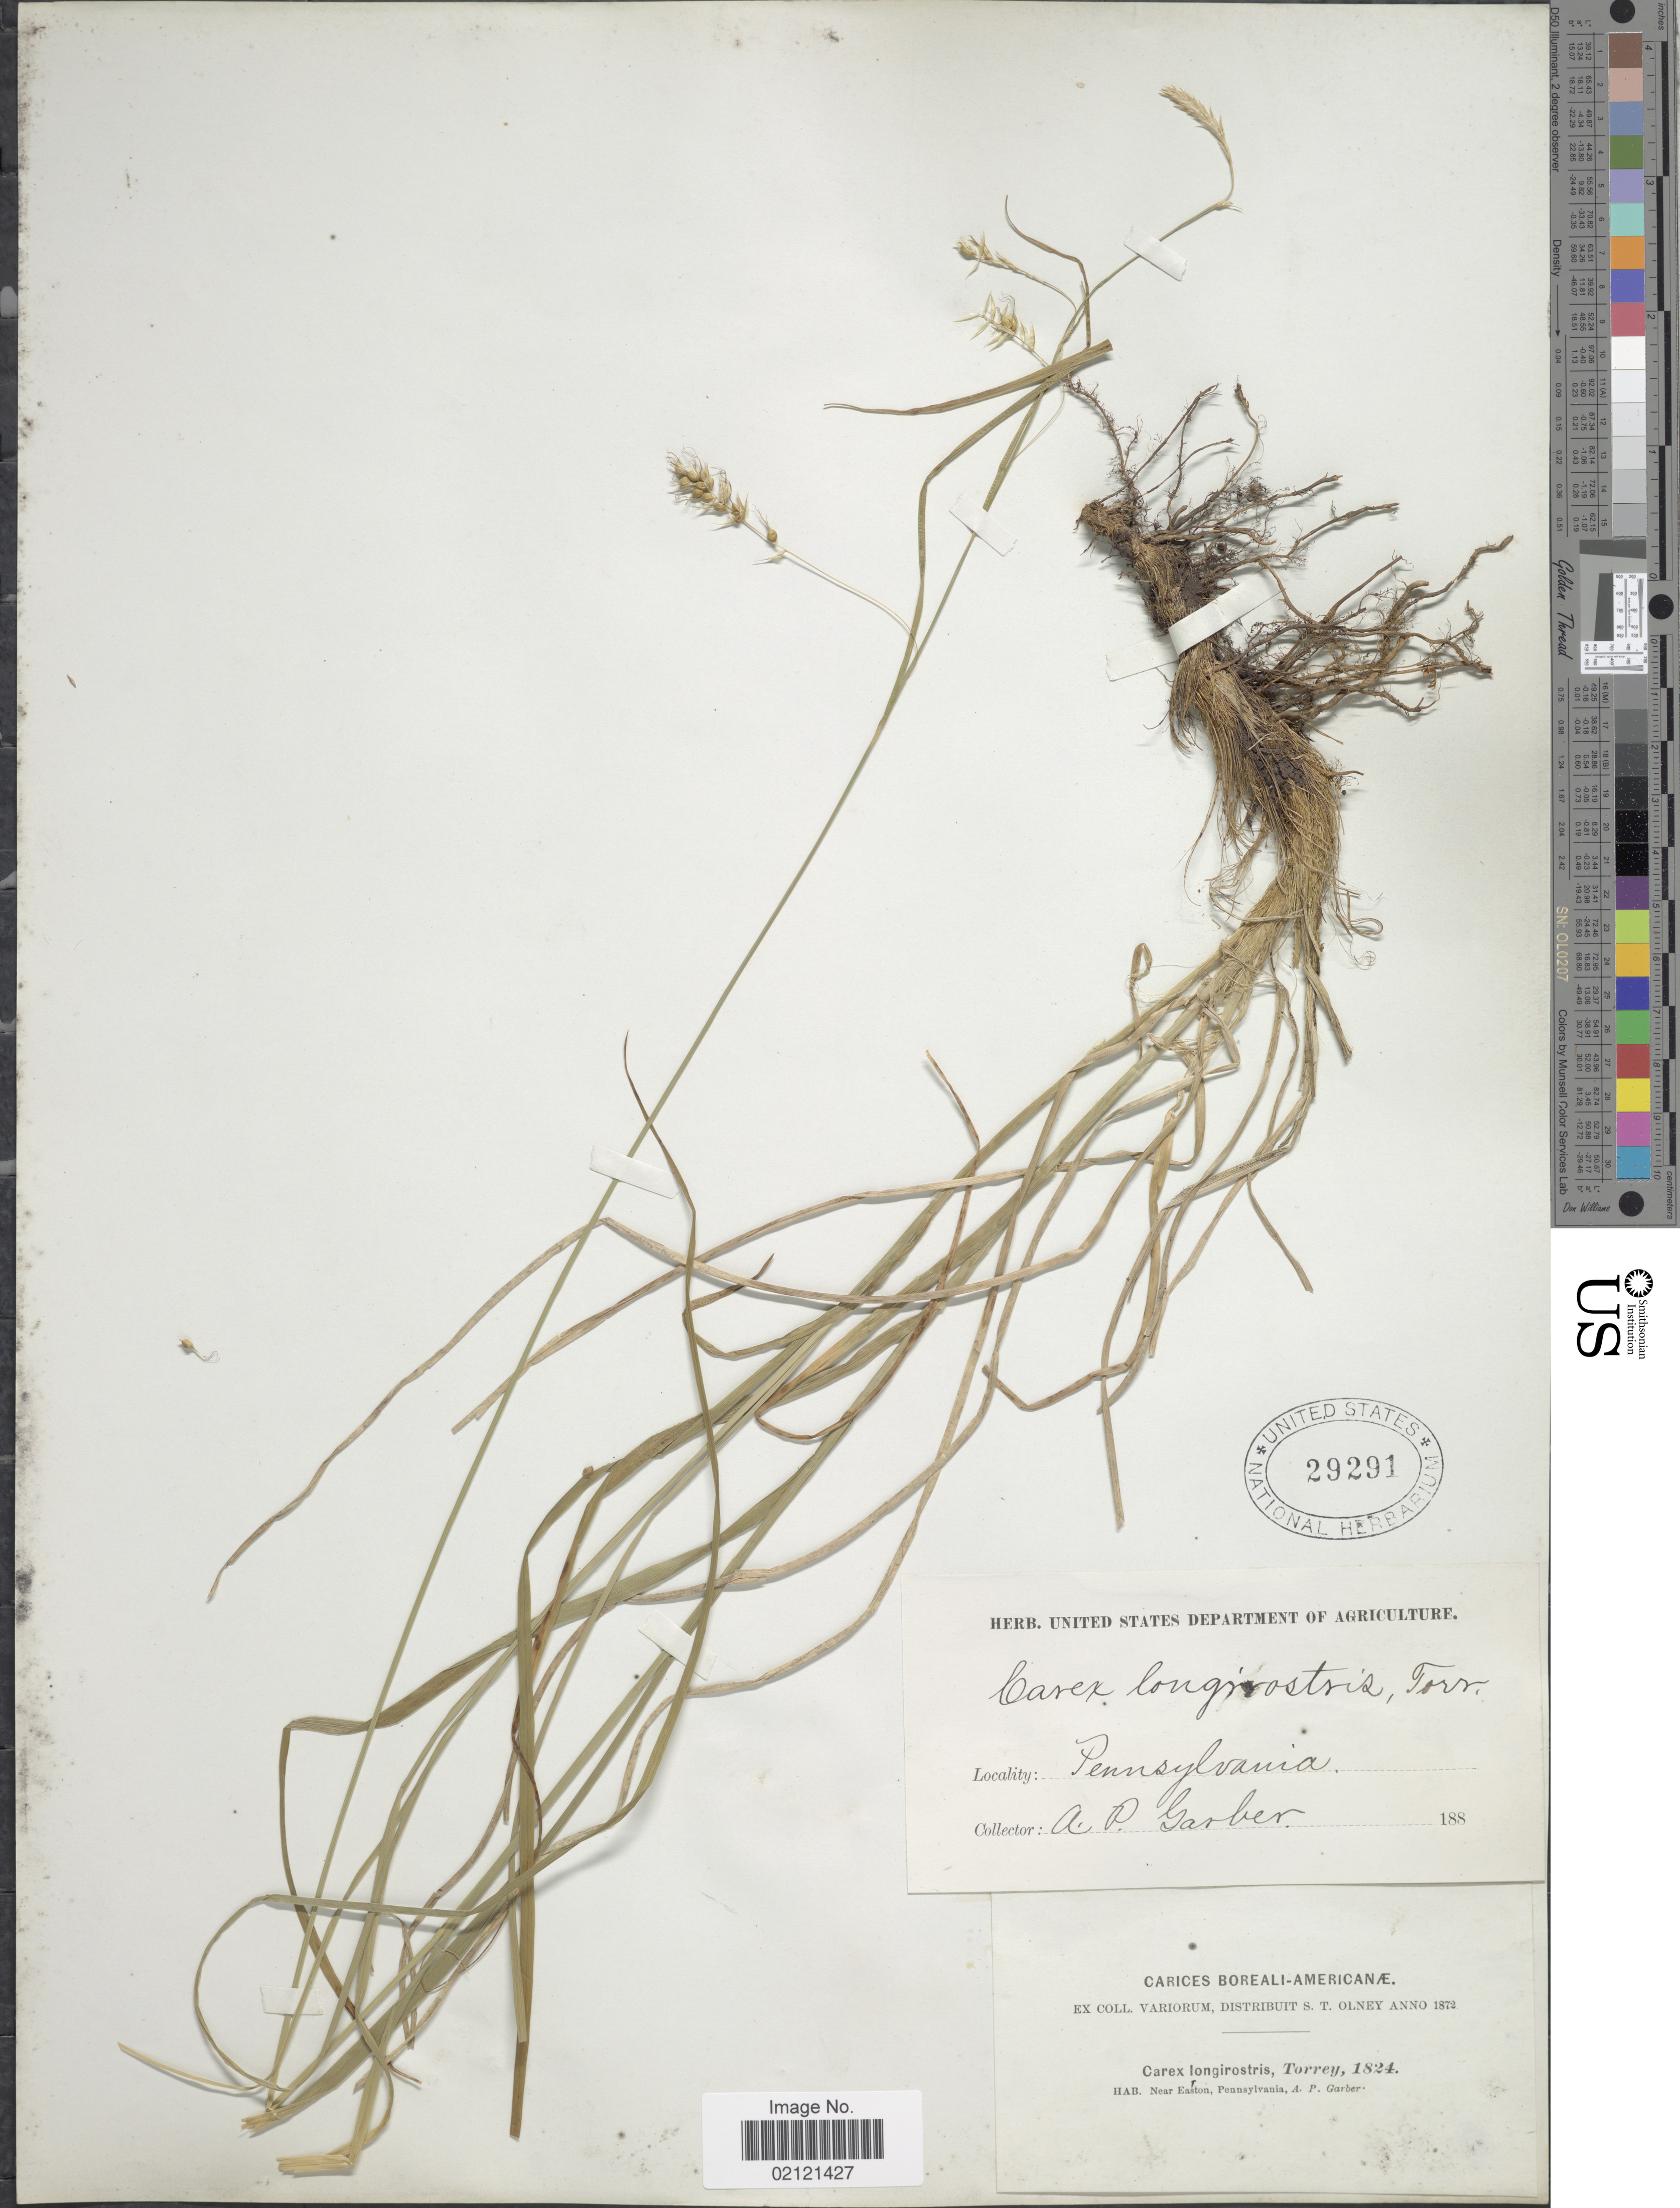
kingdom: Plantae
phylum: Tracheophyta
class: Liliopsida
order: Poales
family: Cyperaceae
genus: Carex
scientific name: Carex sprengelii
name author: Dewey ex Spreng.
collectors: A. P. Garber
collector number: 1824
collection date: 1872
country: United States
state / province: Pennsylvania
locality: Near Easton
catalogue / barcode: US 29291